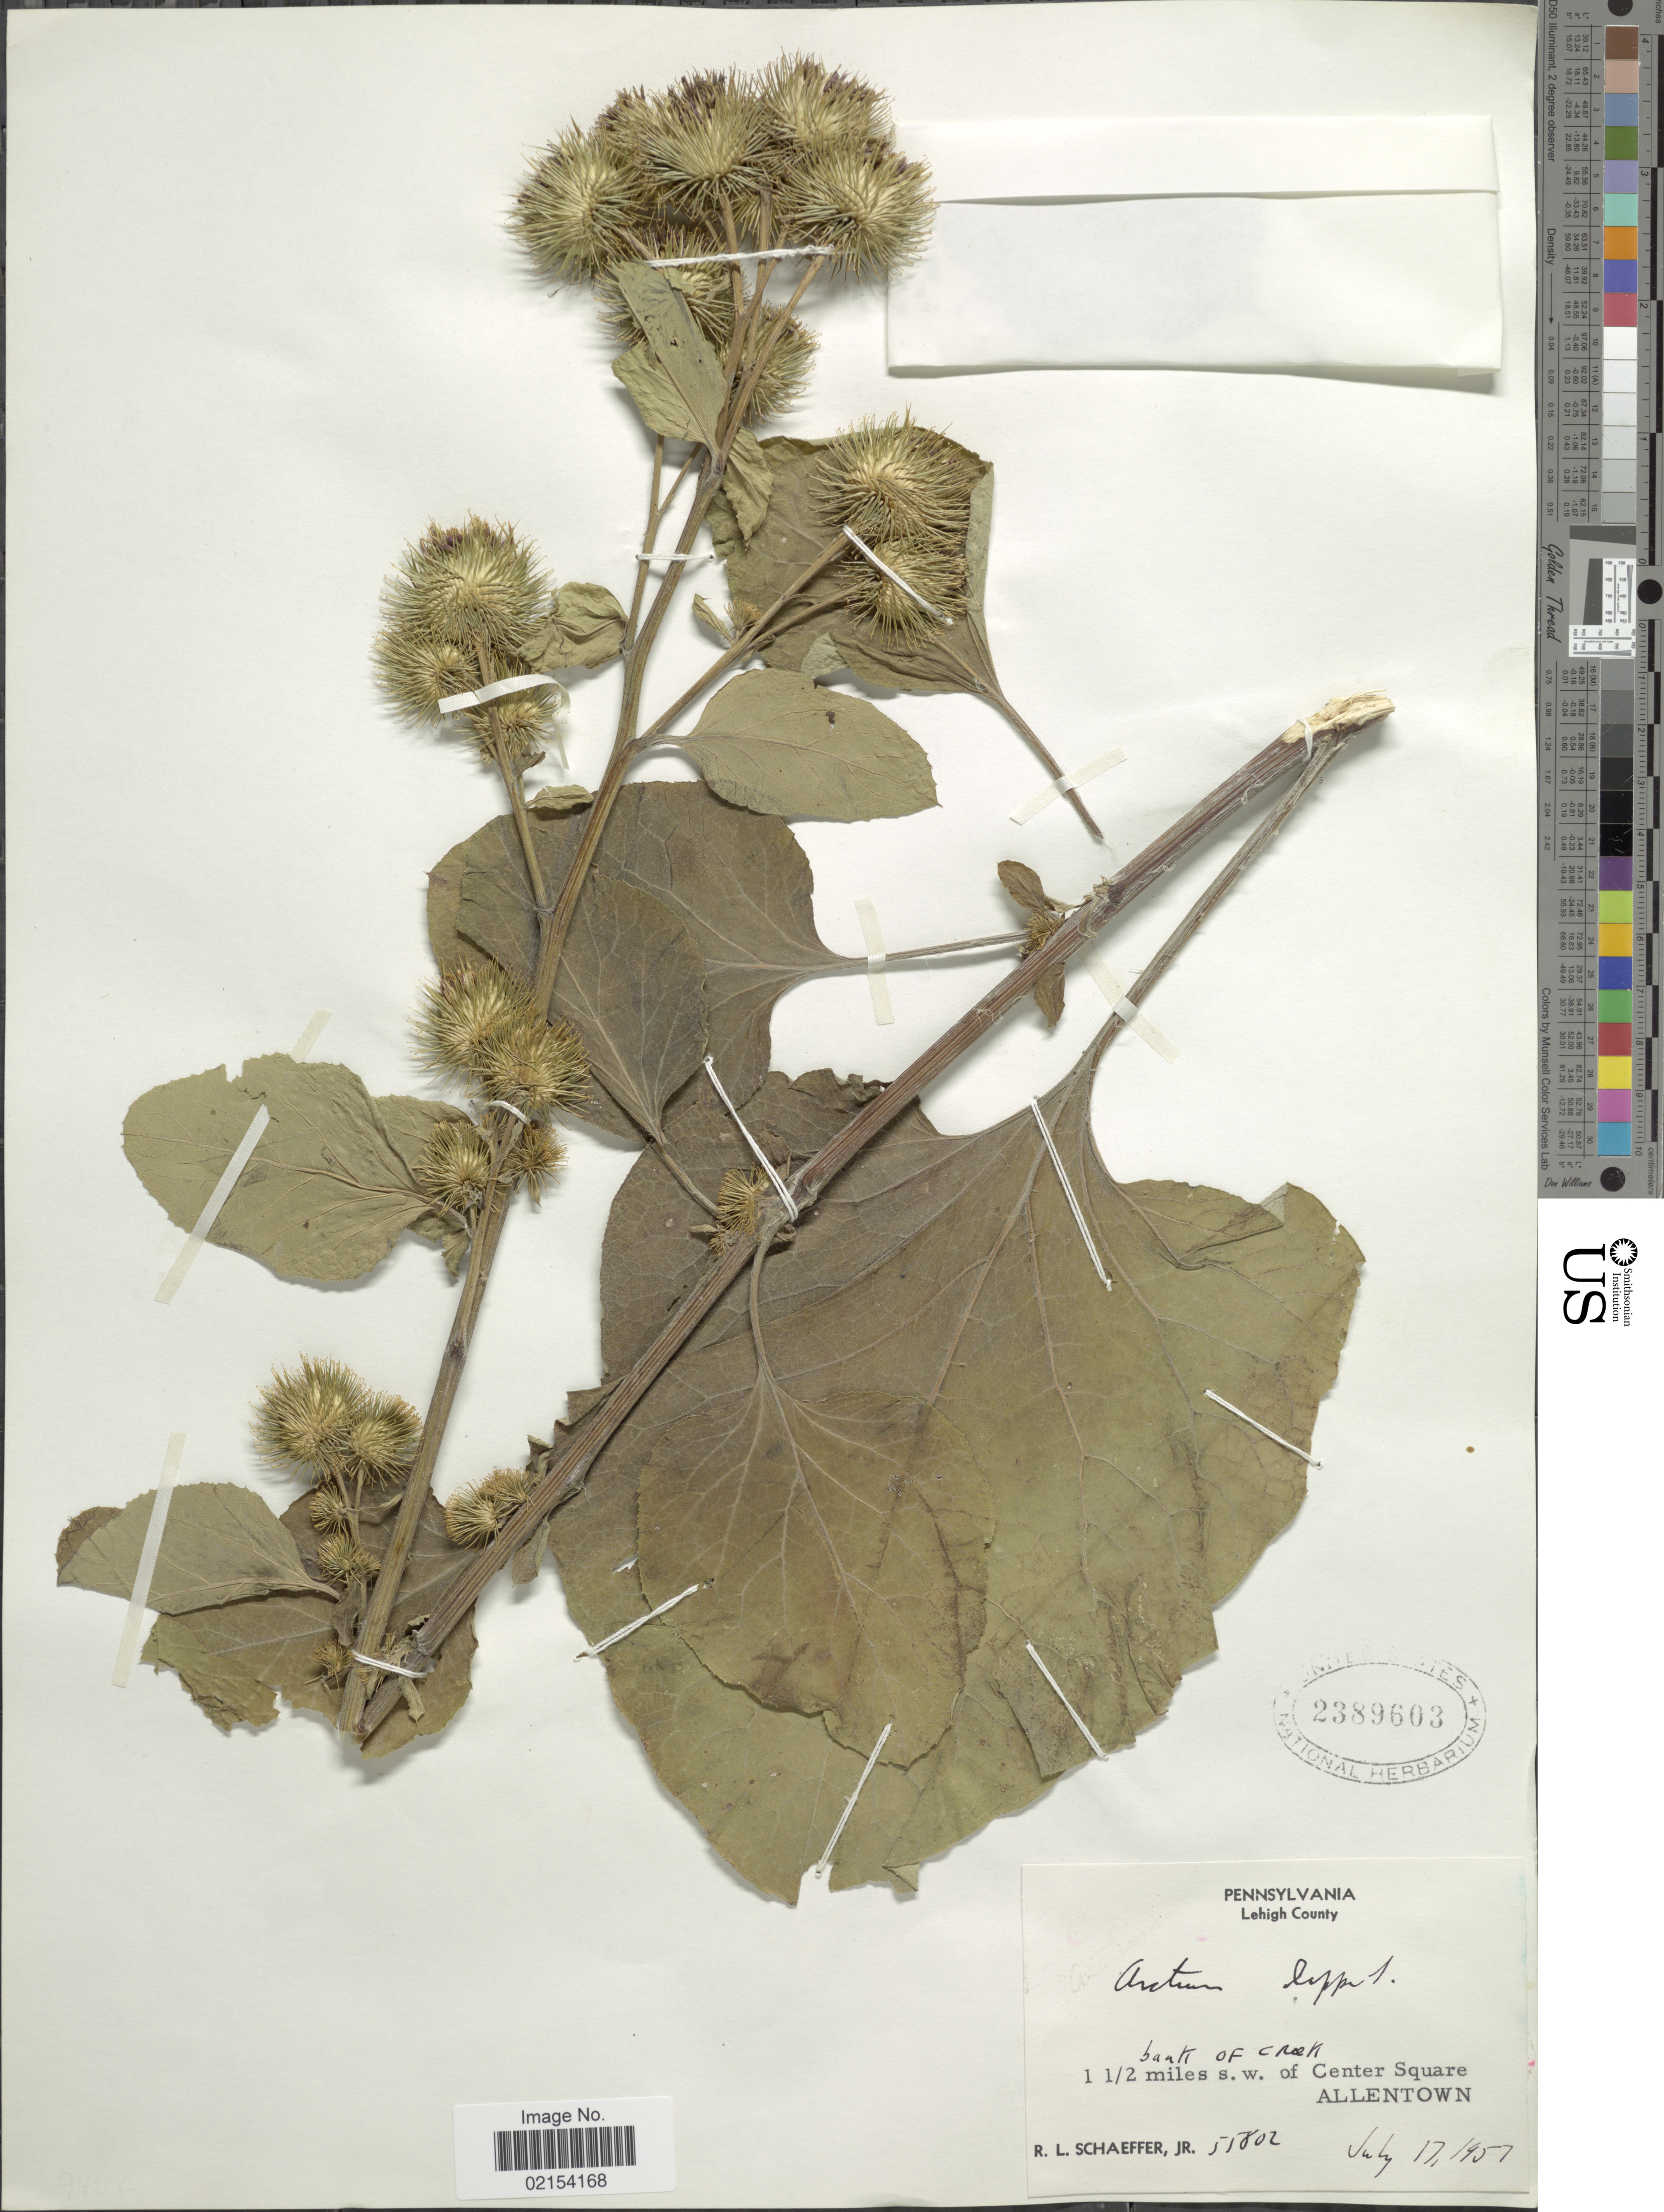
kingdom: Plantae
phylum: Tracheophyta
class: Magnoliopsida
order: Asterales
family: Asteraceae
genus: Arctium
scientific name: Arctium lappa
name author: L.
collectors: R. L. Schaeffer Jr.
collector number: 55802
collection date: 1957-07-17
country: United States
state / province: Pennsylvania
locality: Lehigh County. 1 1/2 miles s.w. of center Square Allentown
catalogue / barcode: US 2389603